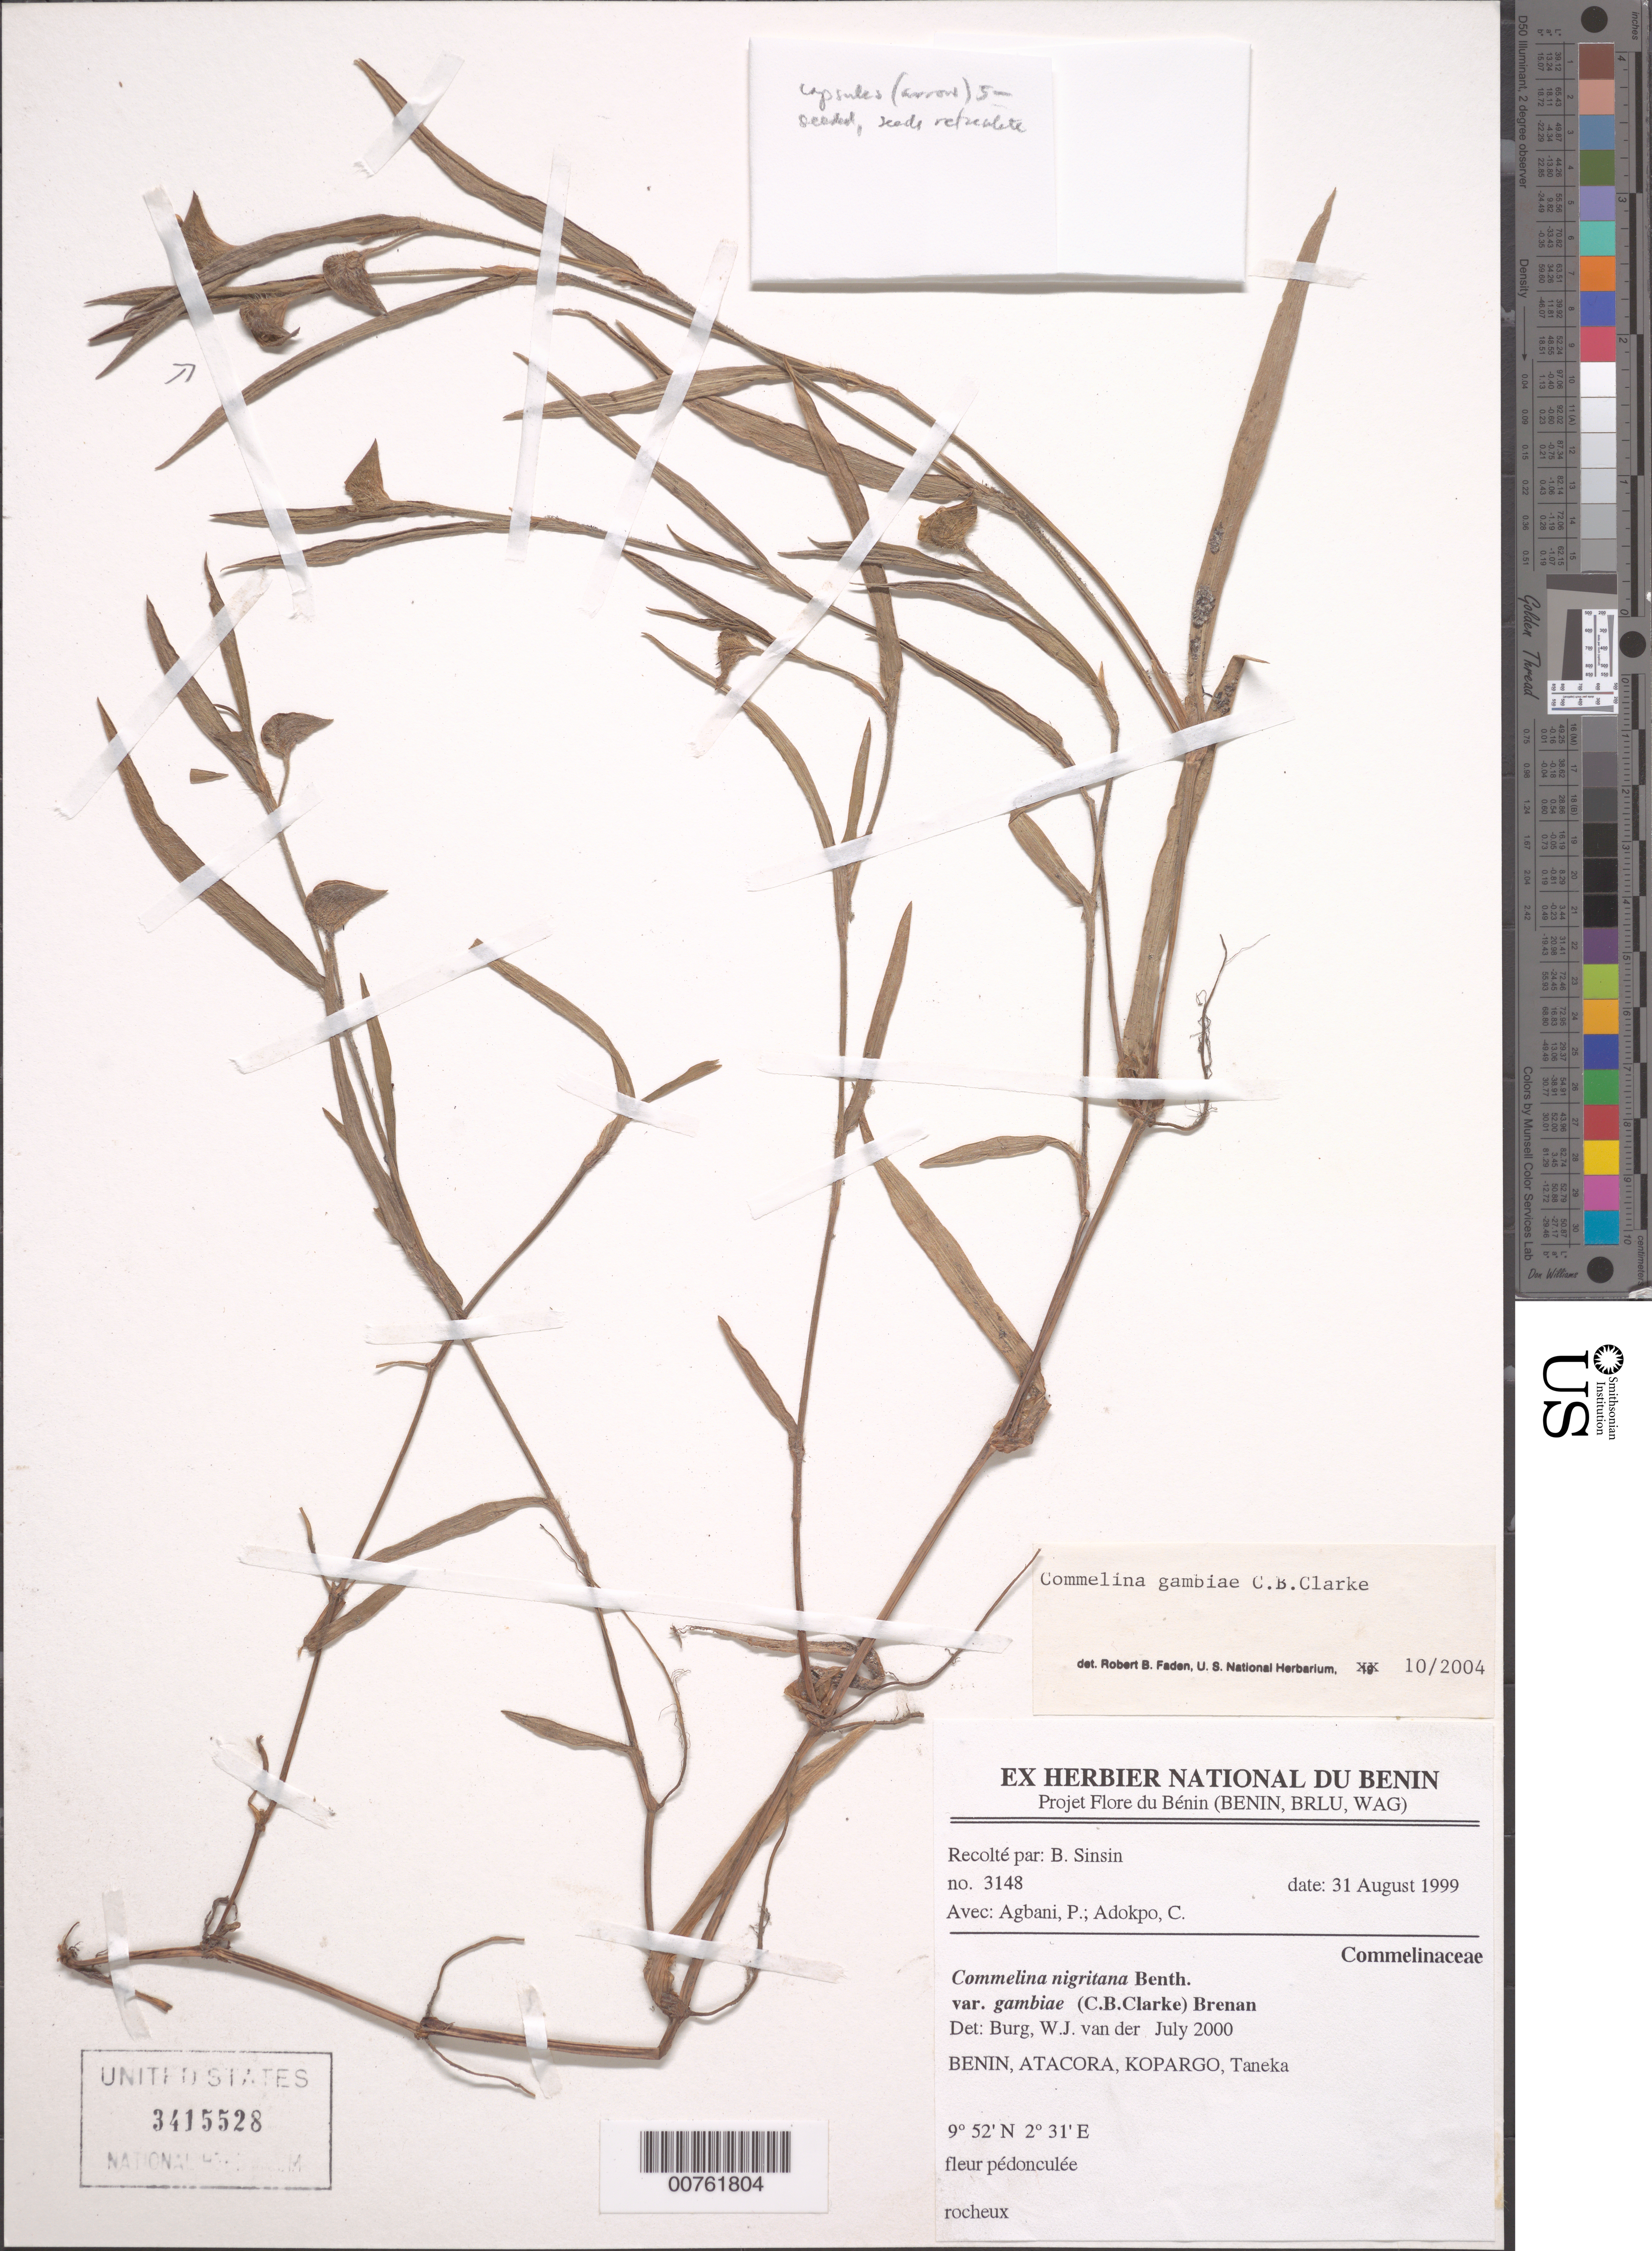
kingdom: Plantae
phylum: Tracheophyta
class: Liliopsida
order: Commelinales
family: Commelinaceae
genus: Commelina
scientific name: Commelina gambiae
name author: C.B. Clarke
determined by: Faden, Robert B., (US), Smithsonian Institution - National Museum of Natural History (UNITED STATES)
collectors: B. Sinsin, P. Agbani & C. Adokpo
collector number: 3148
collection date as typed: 31 Aug 1999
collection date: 1999-08-31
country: Benin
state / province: Atakora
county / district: Kopargo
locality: Taneka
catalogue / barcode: US 3415528